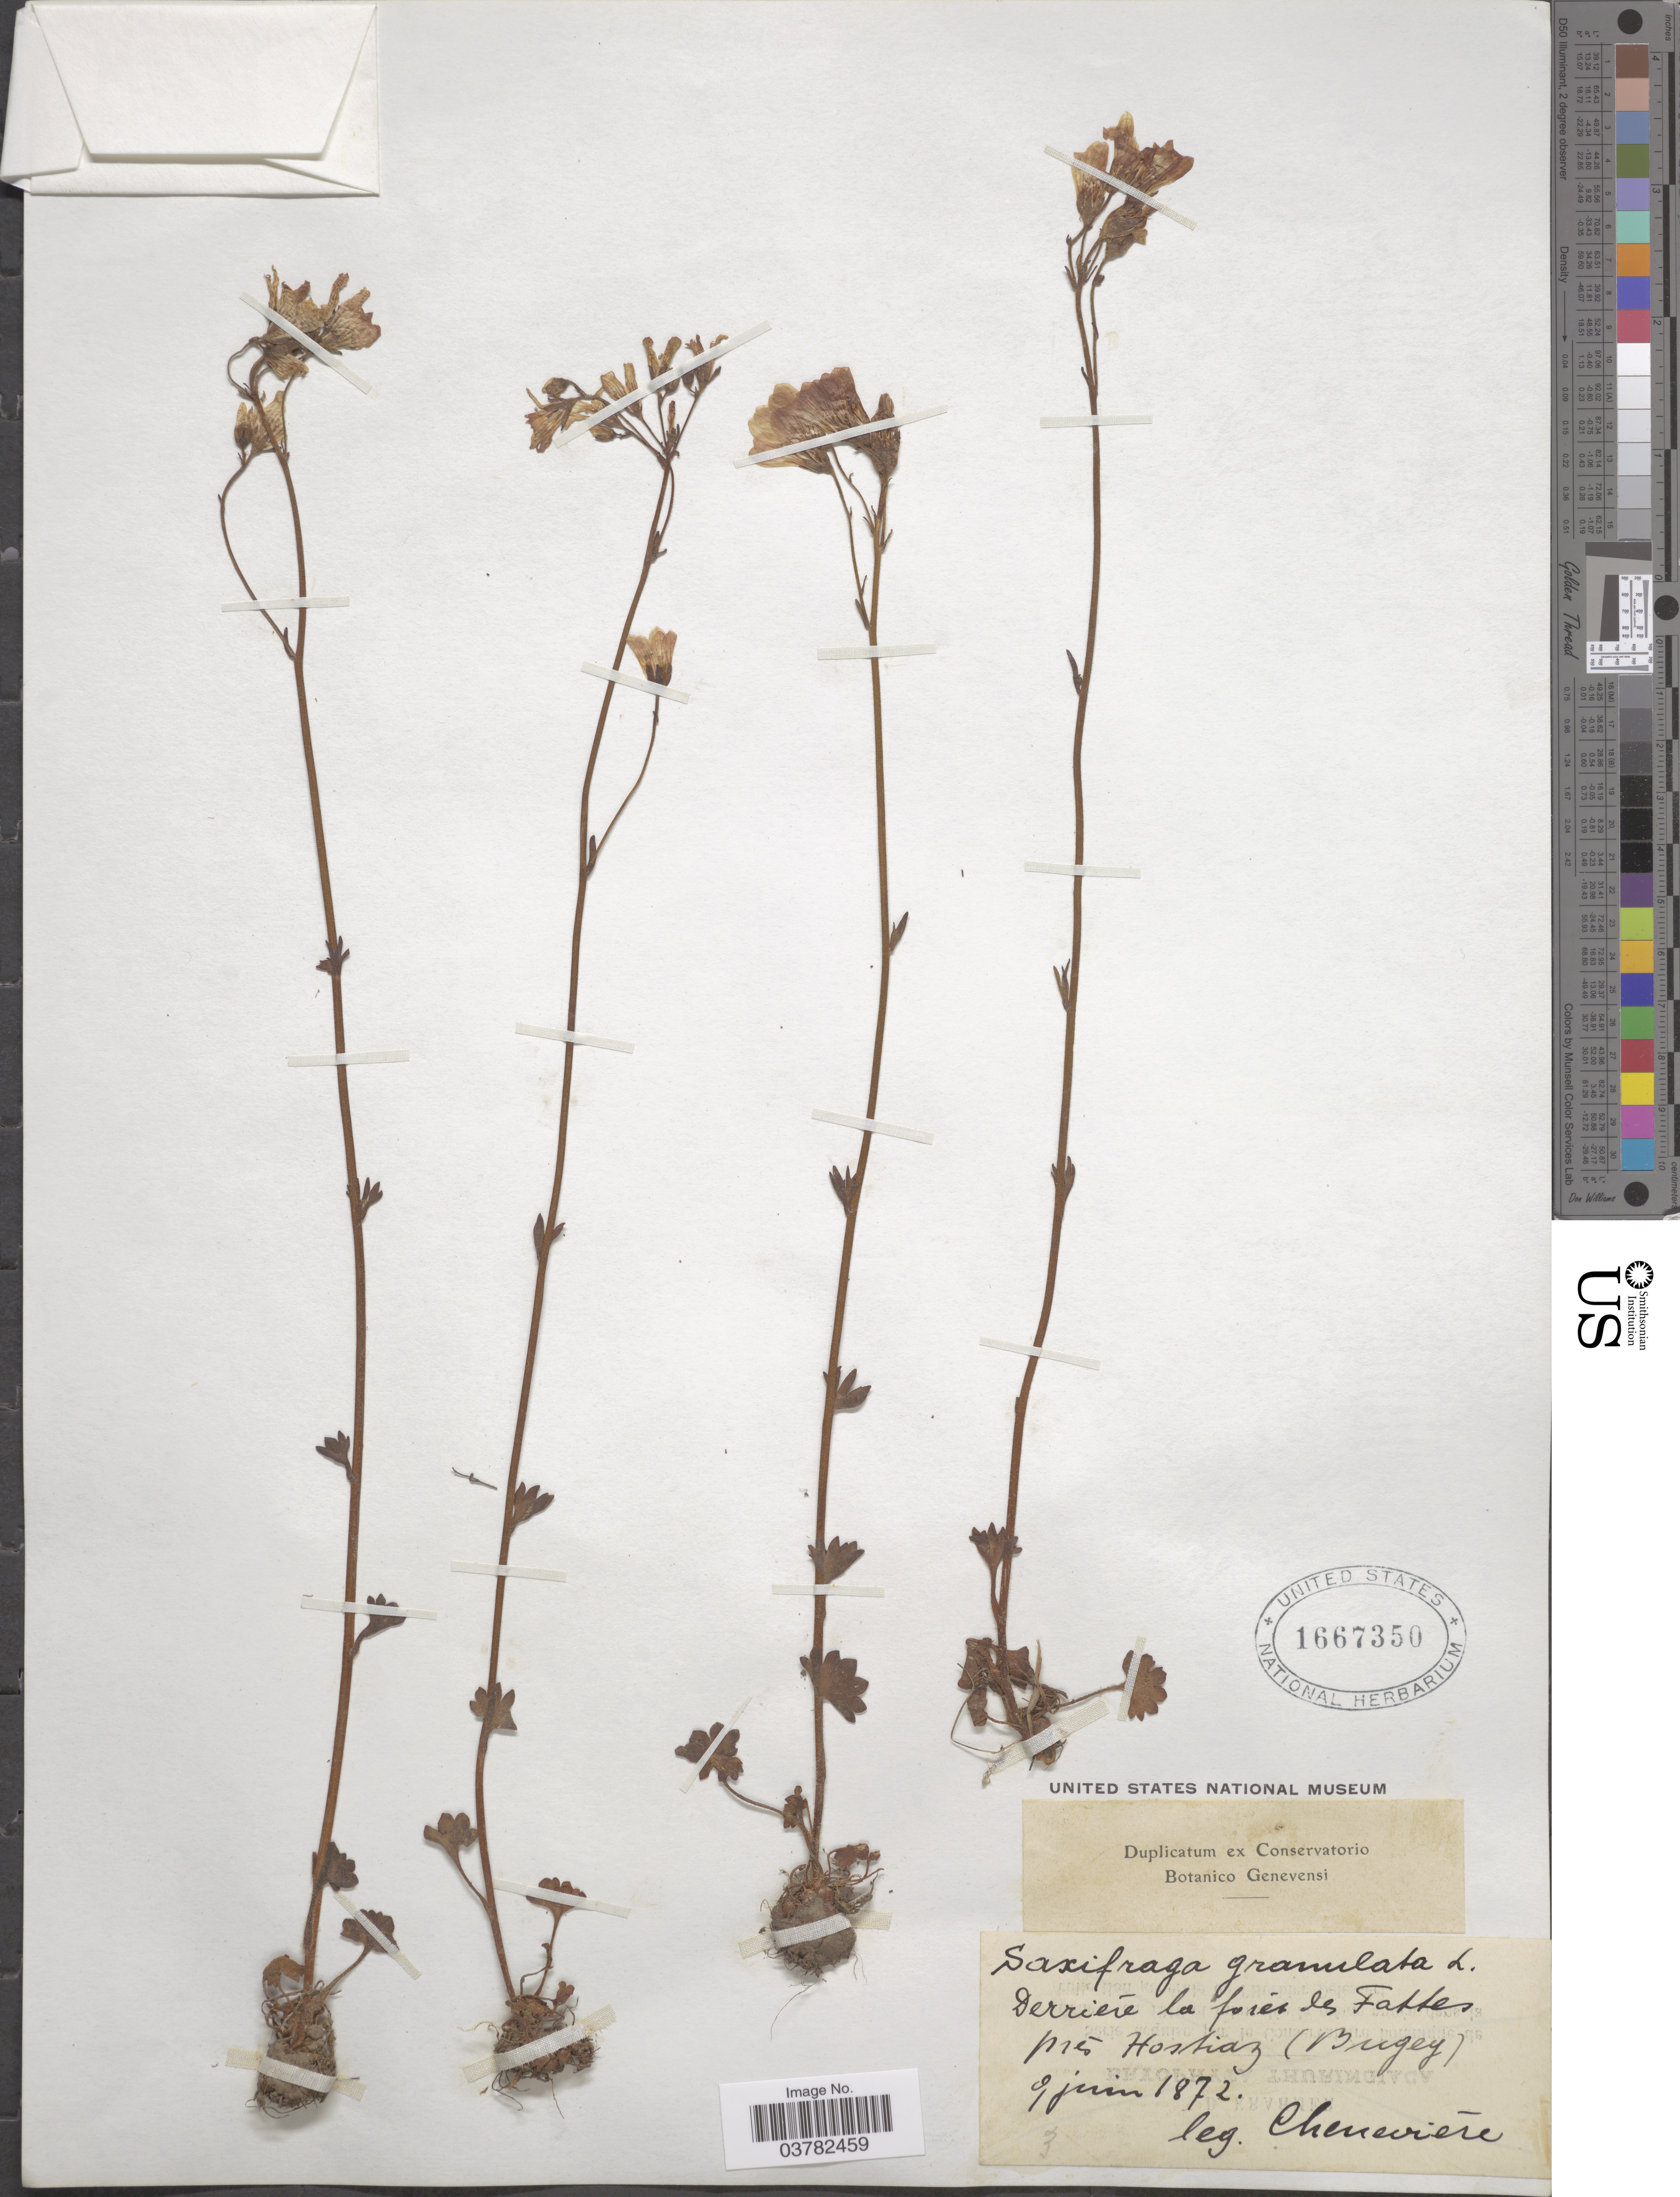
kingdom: Plantae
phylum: Tracheophyta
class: Magnoliopsida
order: Saxifragales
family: Saxifragaceae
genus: Saxifraga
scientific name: Saxifraga granulata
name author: L.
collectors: Chenevière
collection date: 1872-06-09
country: France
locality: Derriére la foies près de Fattes près Hostiaz (Bugey).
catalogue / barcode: US 1667350